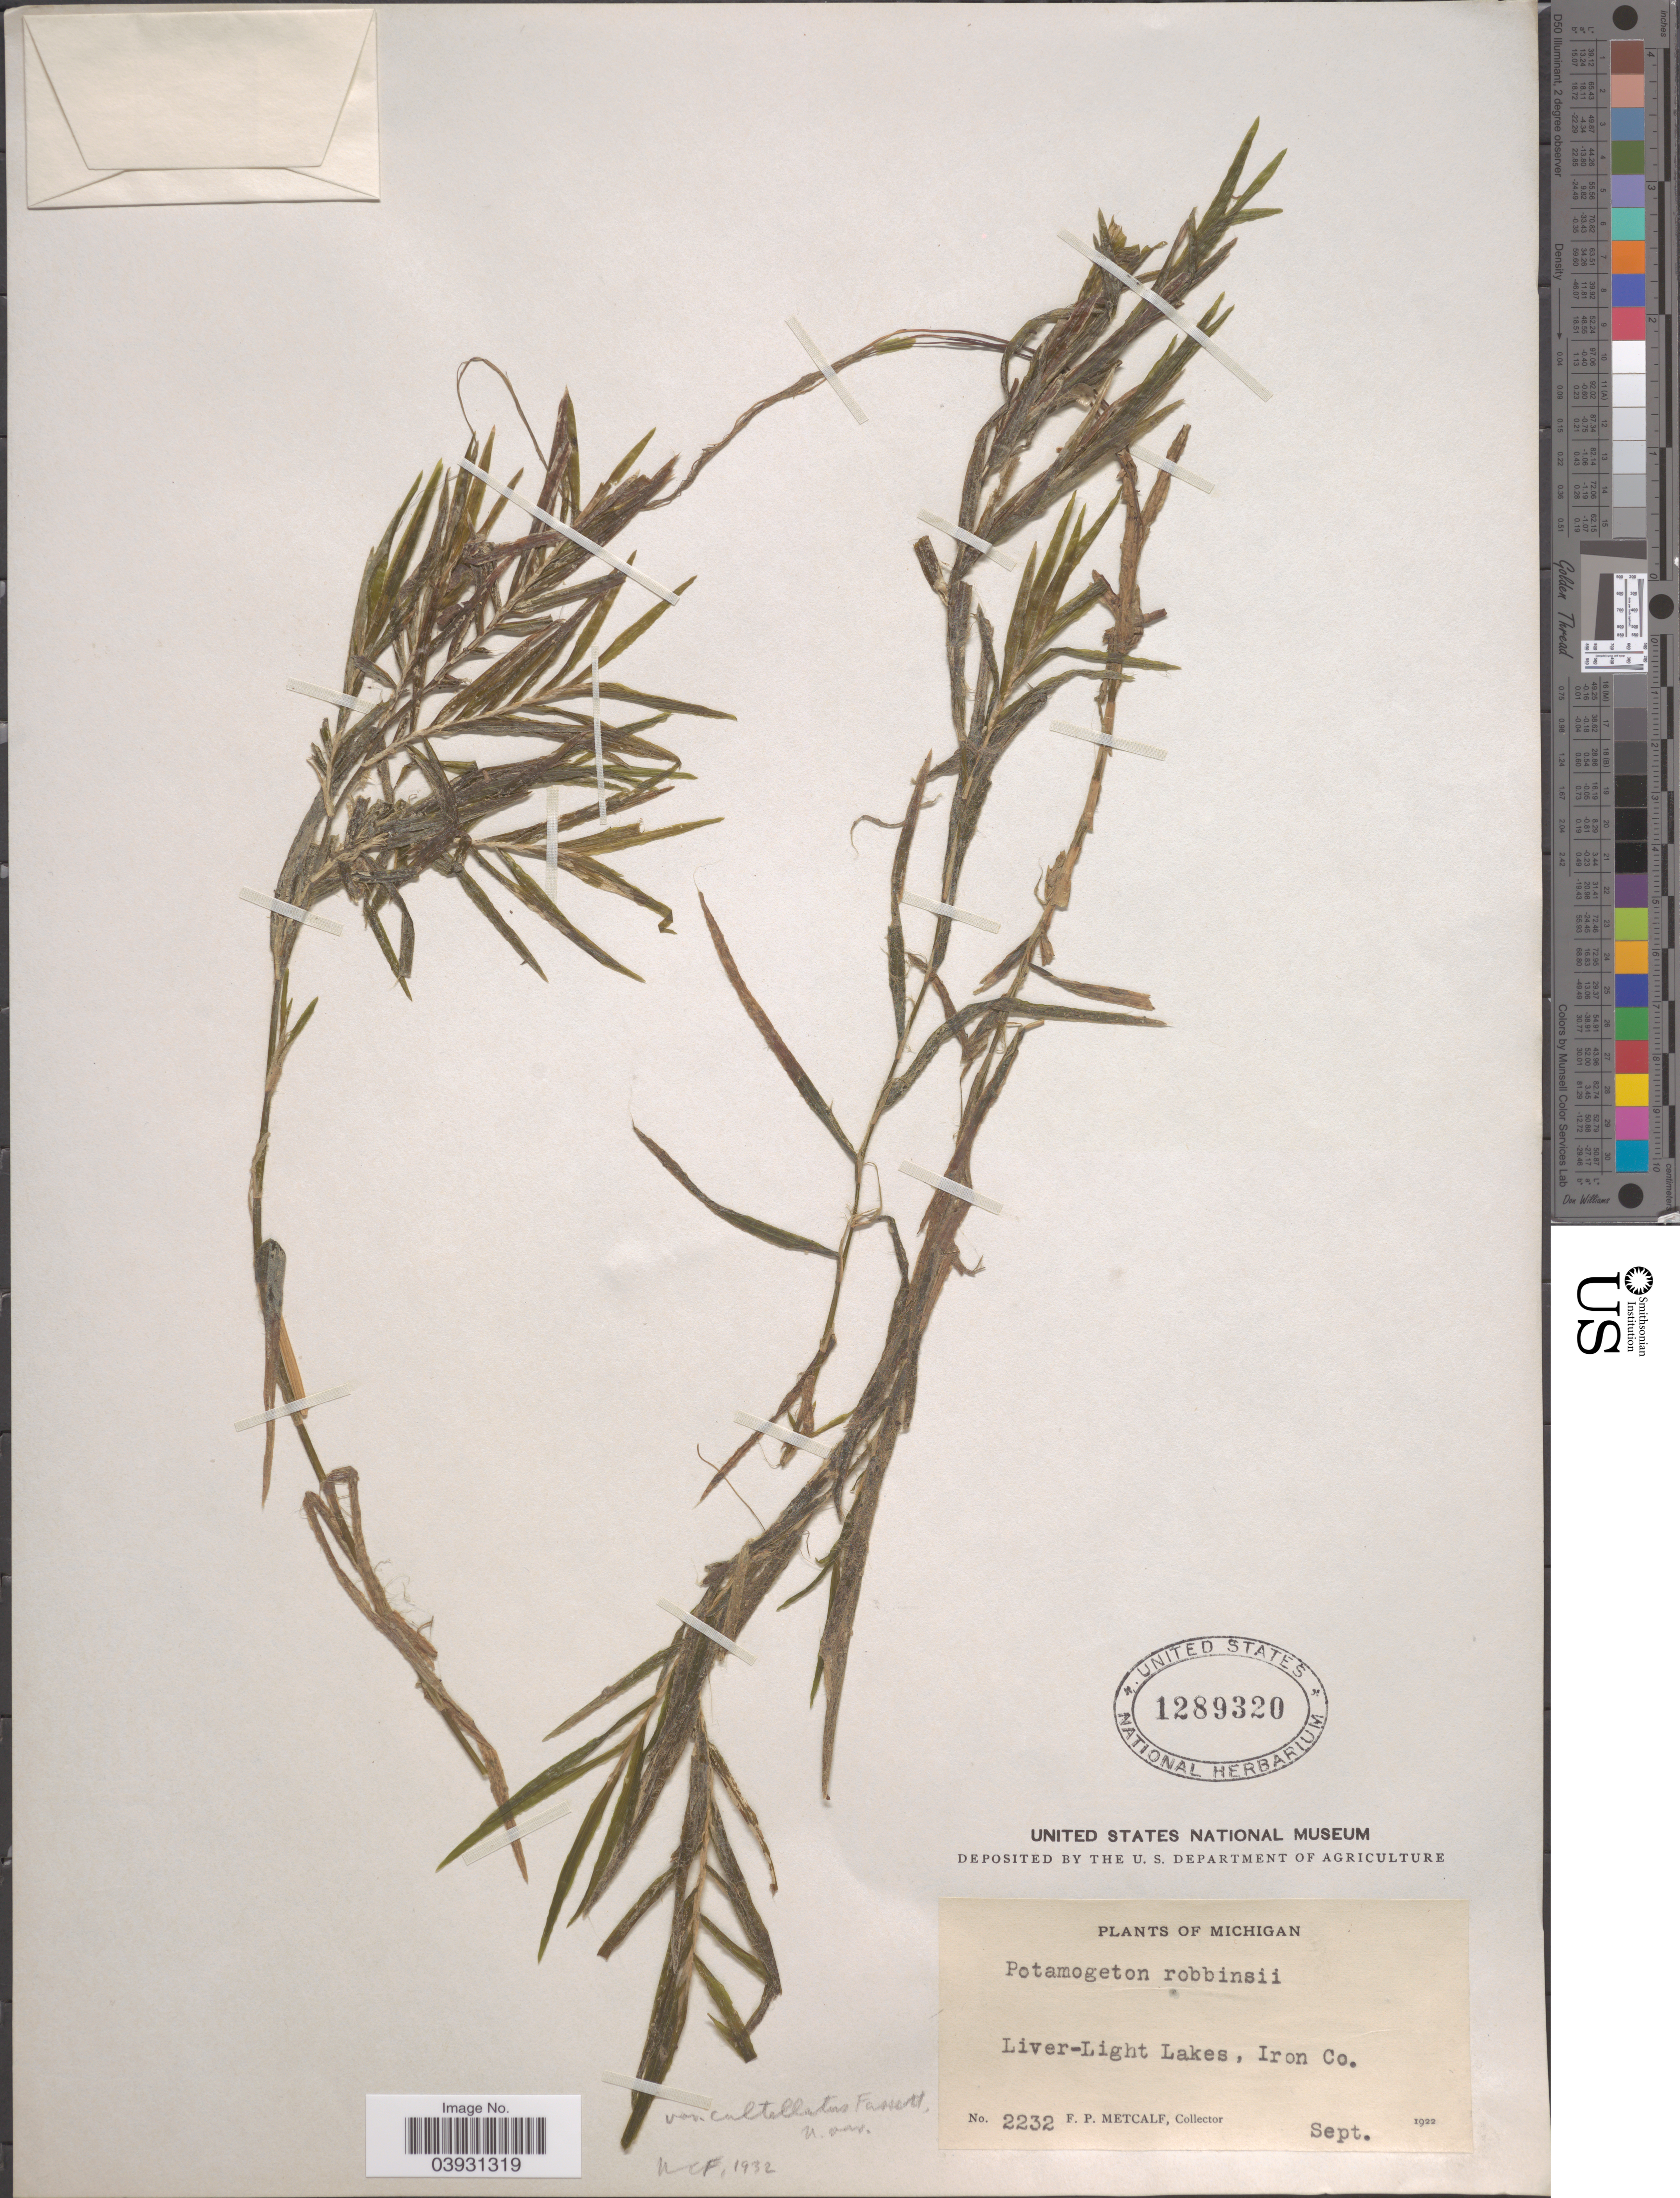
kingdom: Plantae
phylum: Tracheophyta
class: Liliopsida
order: Alismatales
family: Potamogetonaceae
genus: Potamogeton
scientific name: Potamogeton robbinsii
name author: Oakes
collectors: F. Metcalf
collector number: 2232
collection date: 1922-09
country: United States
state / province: Michigan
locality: Liver-Light Lakes, Iron Co.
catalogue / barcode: US 1289320